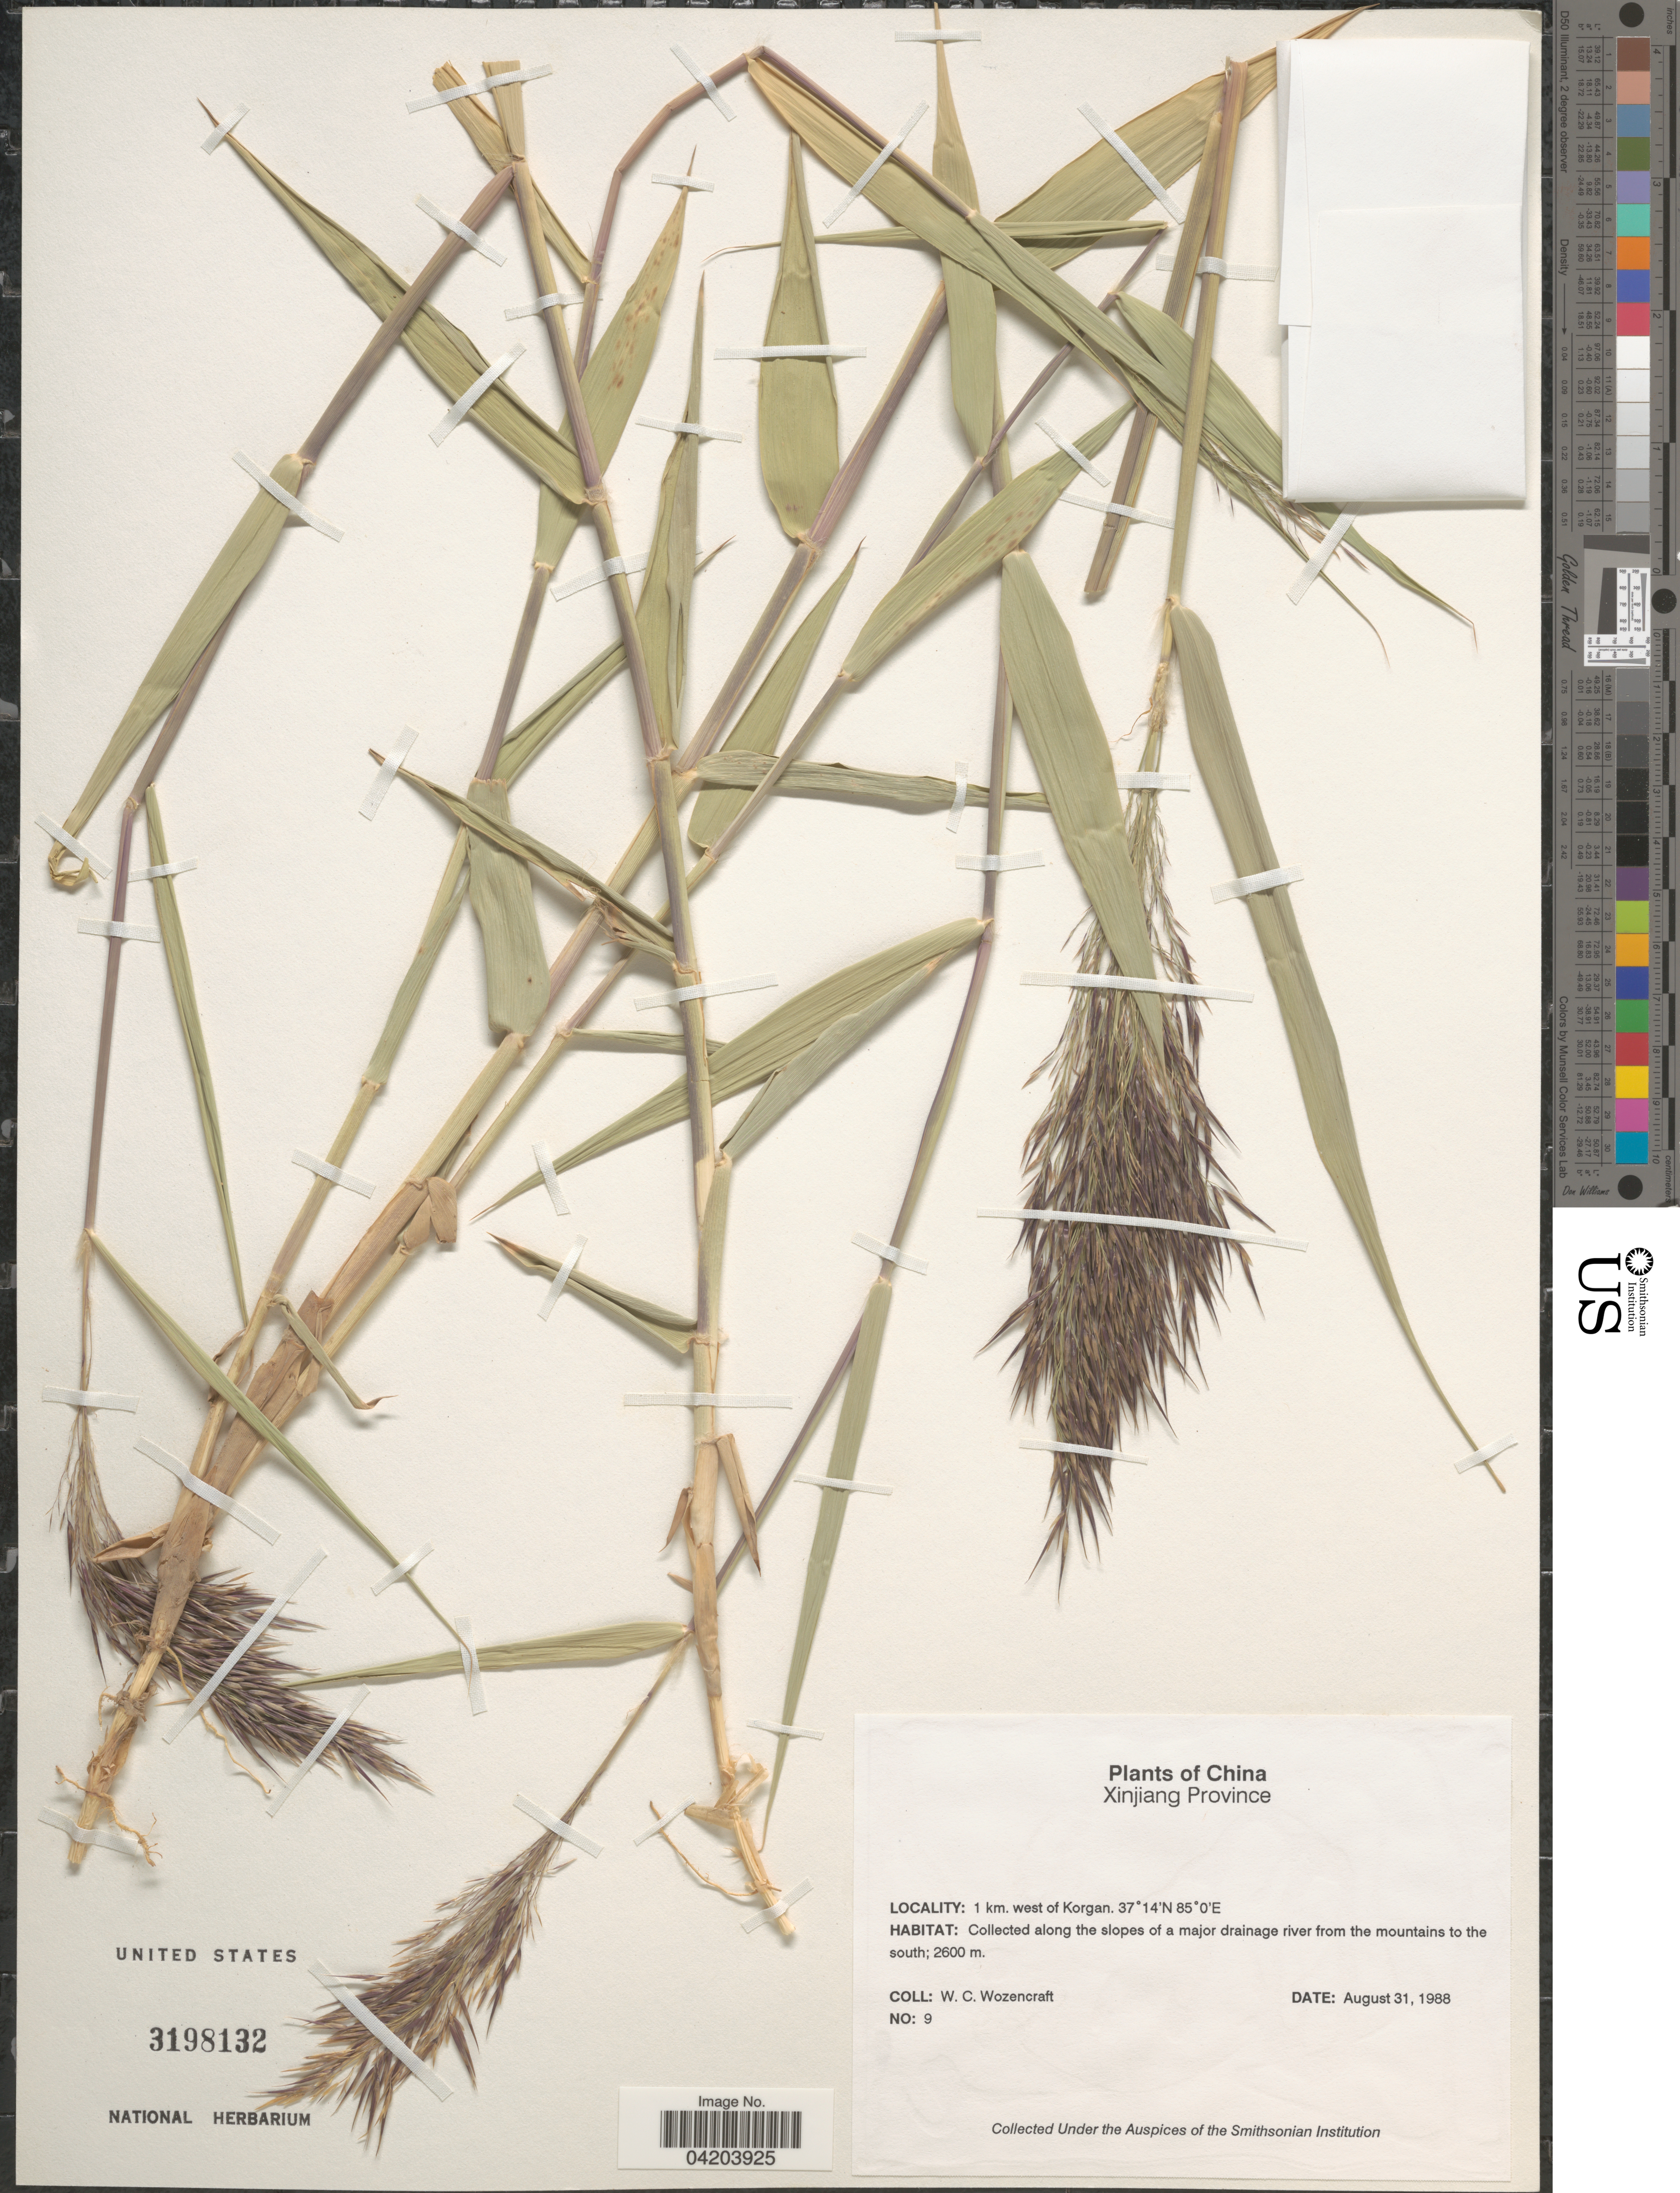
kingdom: Plantae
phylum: Tracheophyta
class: Liliopsida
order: Poales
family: Poaceae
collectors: W. Wozencraft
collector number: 9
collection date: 1988-08-31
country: China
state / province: Xinjiang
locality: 1 km. west of Korgan. Along the slopes of a major drainage river from the mountains to the south.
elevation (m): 2600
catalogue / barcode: US 3198132